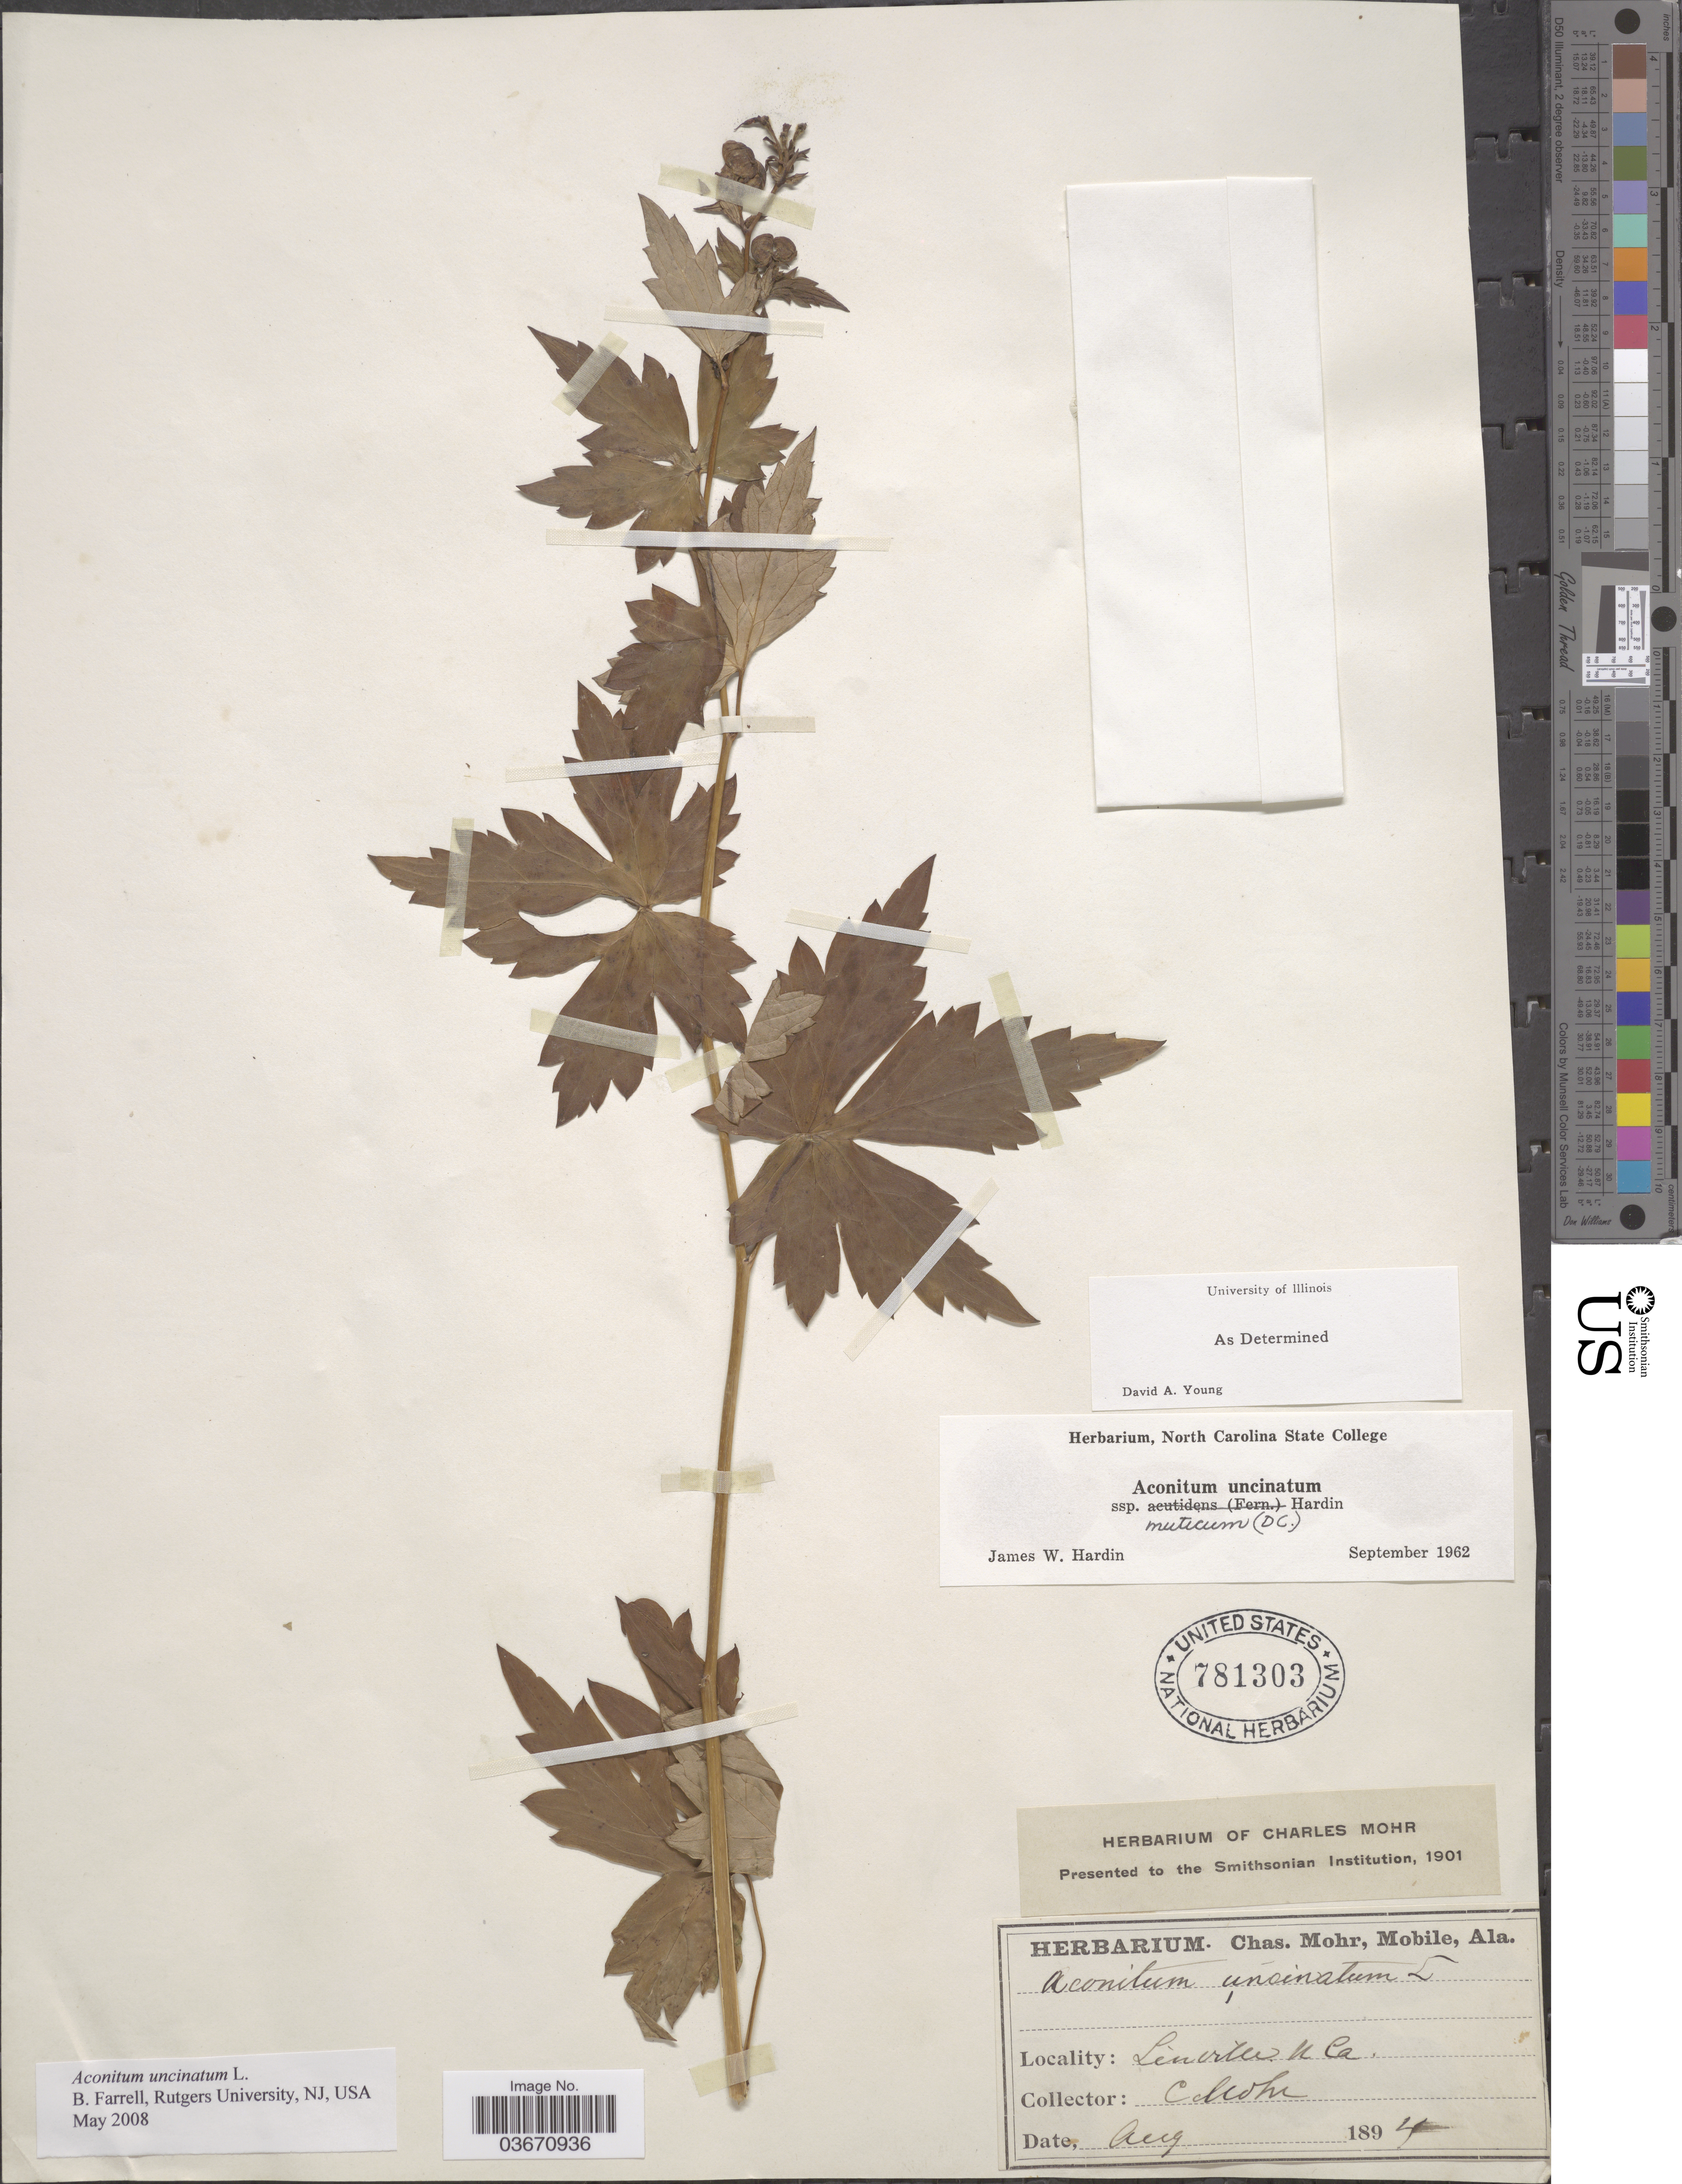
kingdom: Plantae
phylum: Tracheophyta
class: Magnoliopsida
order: Ranunculales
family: Ranunculaceae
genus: Aconitum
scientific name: Aconitum uncinatum subsp. muticum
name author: (DC.) Hardin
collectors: Mohr, C. T. (herbarium)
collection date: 1894-08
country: United States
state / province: North Carolina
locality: Linville.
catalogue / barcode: US 781303